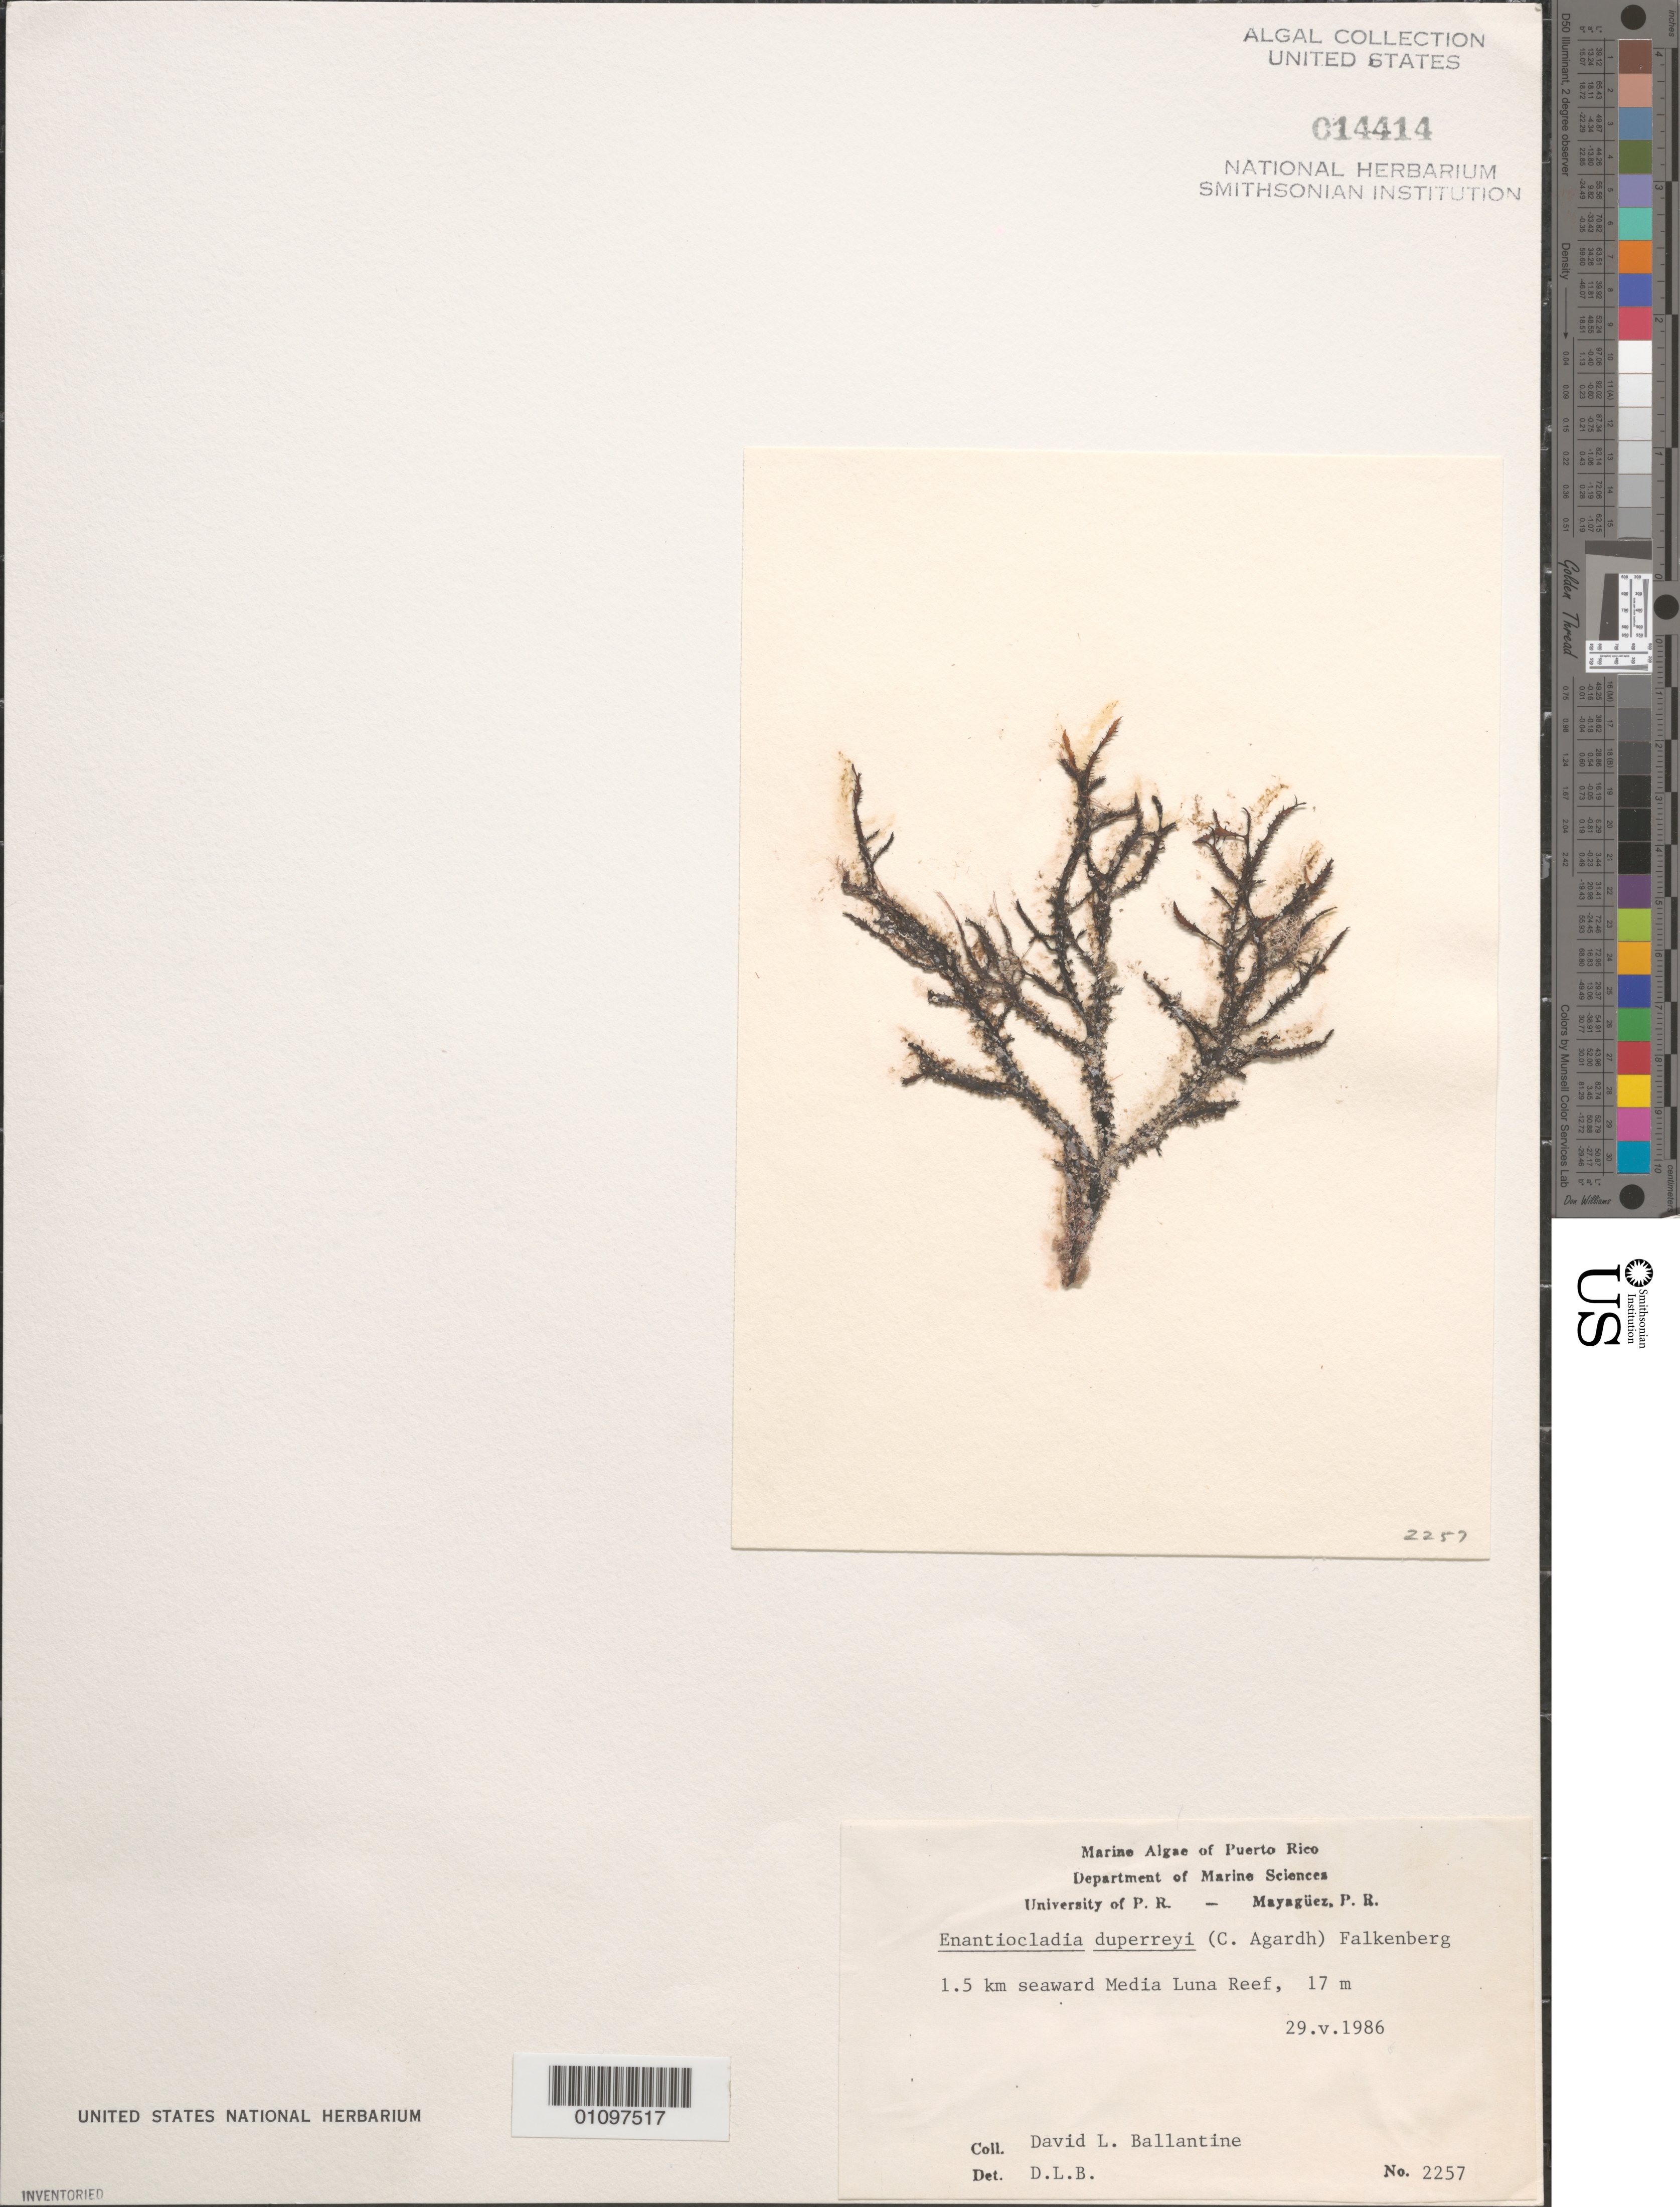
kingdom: Plantae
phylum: Rhodophyta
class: Florideophyceae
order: Ceramiales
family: Rhodomelaceae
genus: Enantiocladia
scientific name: Enantiocladia duperreyi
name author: (C. Agardh) Falkenb.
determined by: Ballantine, D. L.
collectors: D.L. Ballantine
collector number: DLB 2257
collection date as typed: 29 May 1986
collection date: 1986-05-29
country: Puerto Rico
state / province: Lajas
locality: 1.5 km seaward Media Luna Reef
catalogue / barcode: US 14414